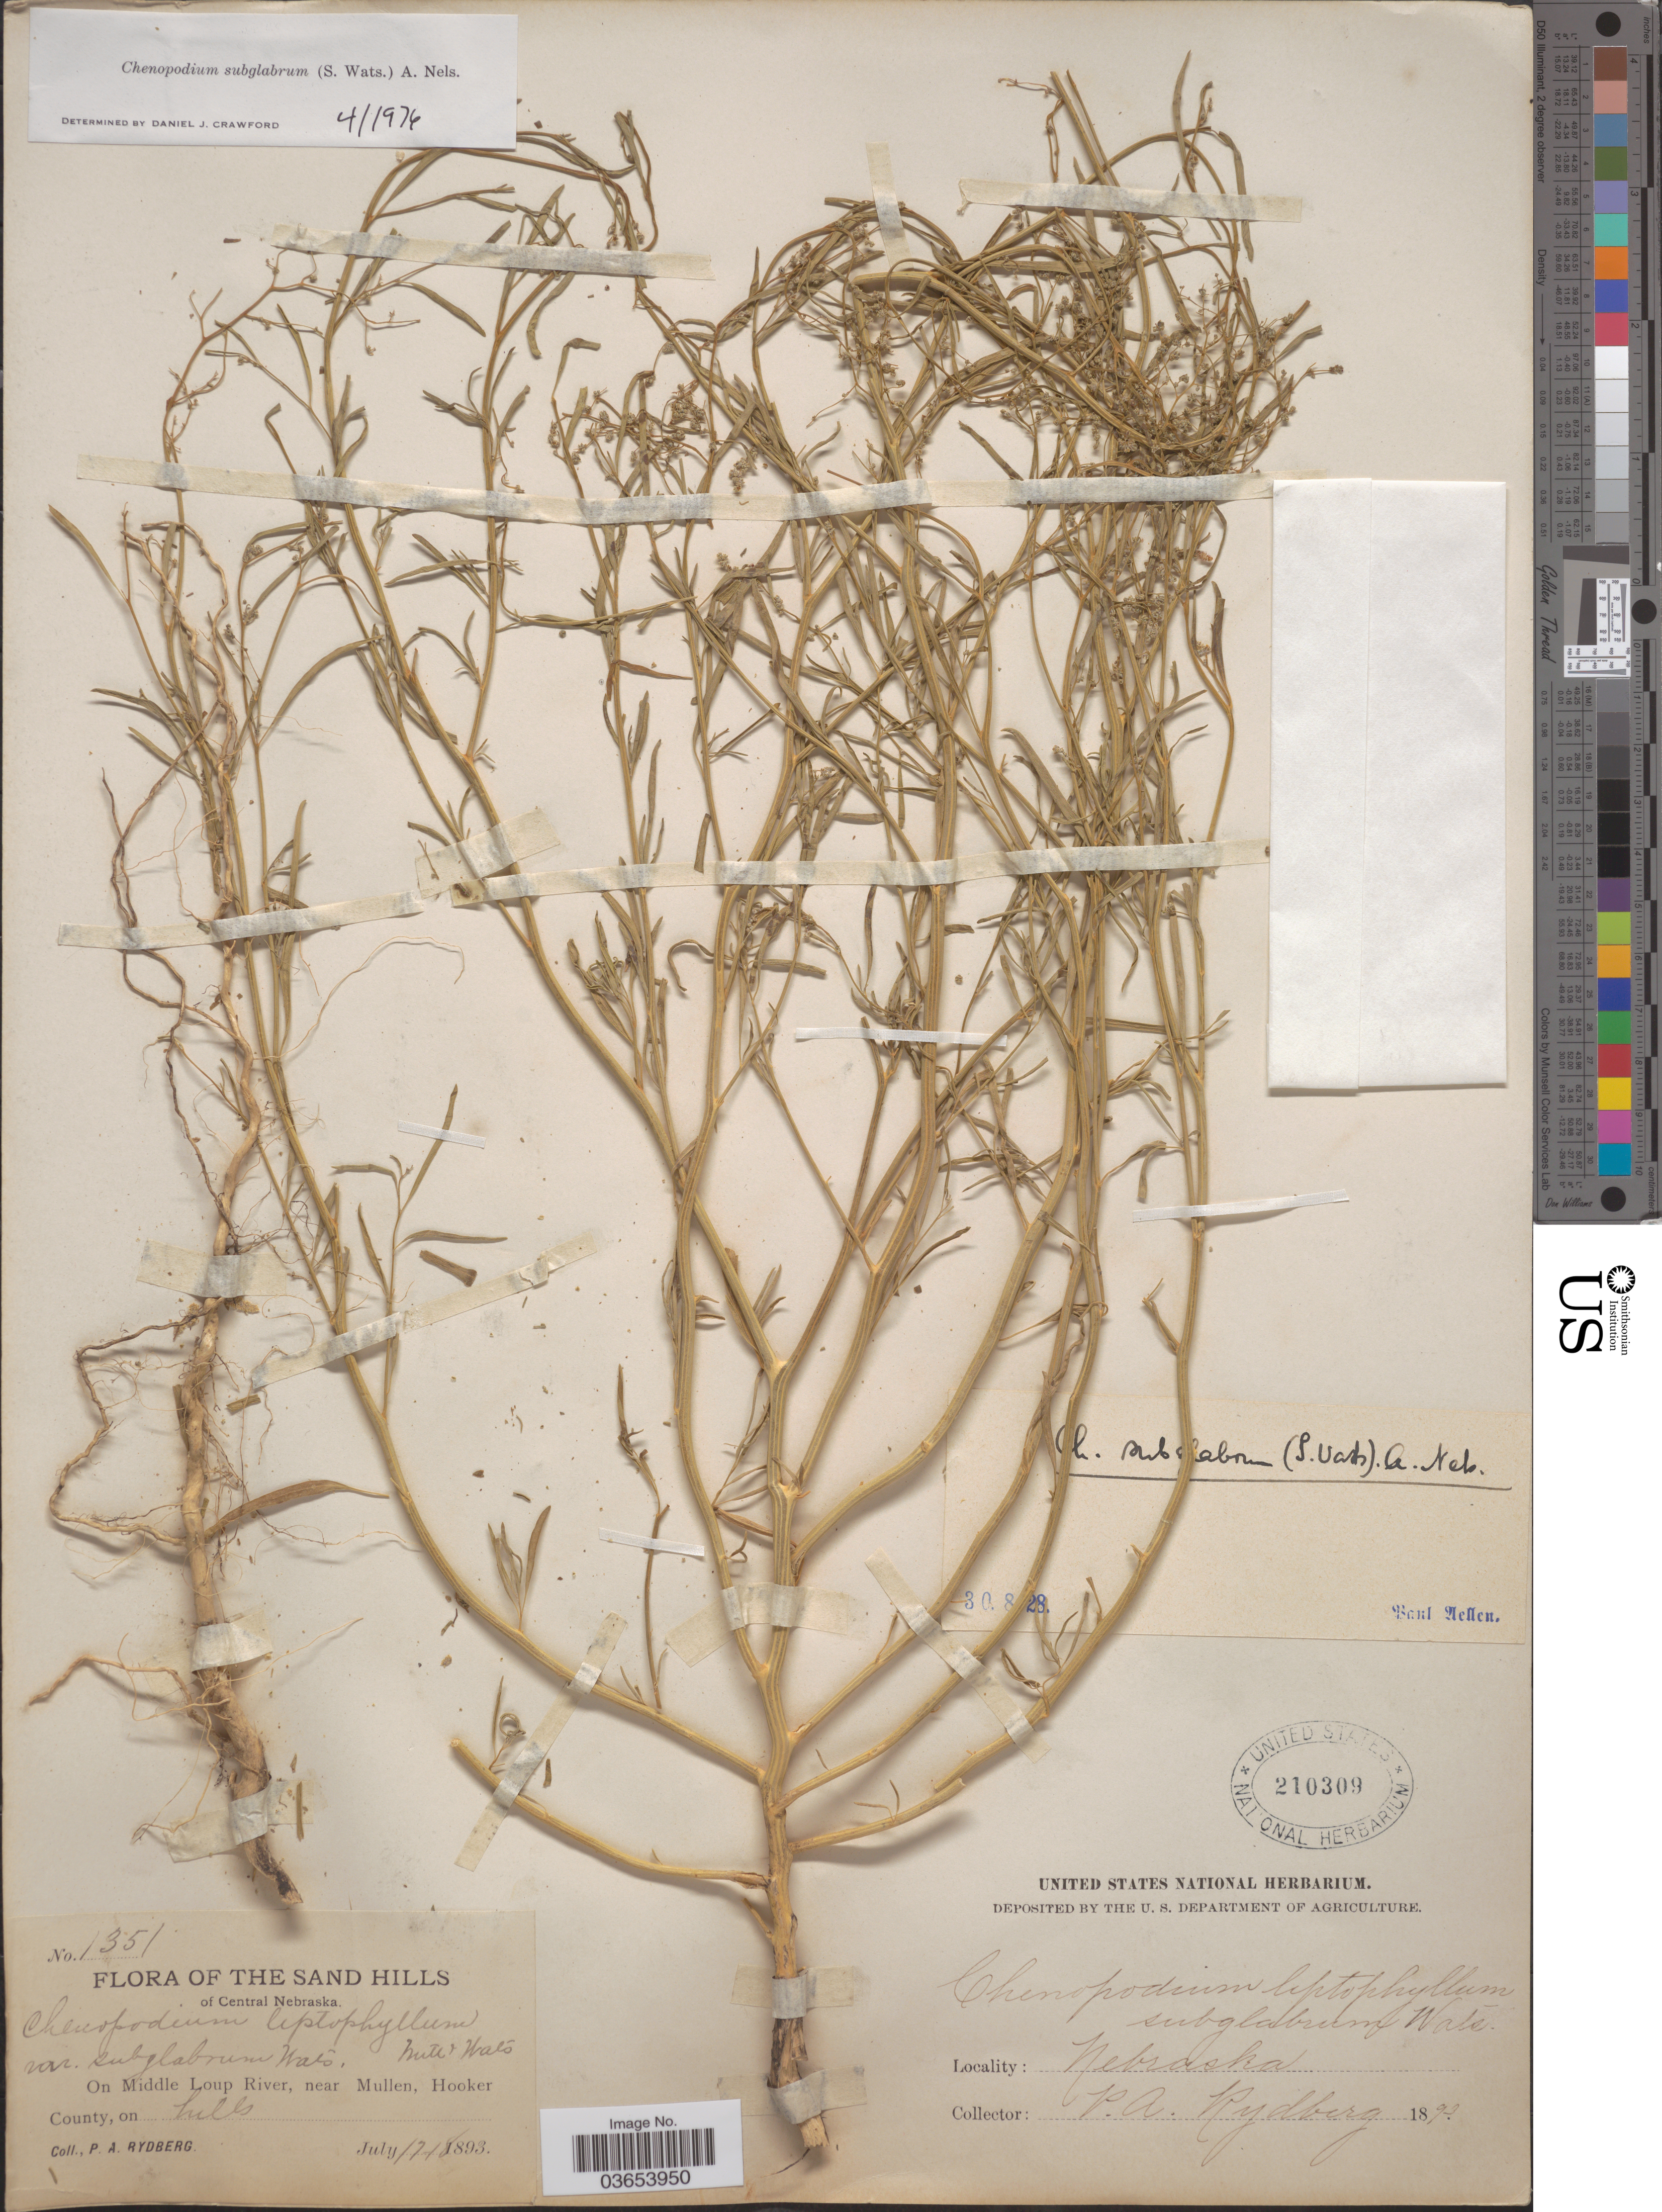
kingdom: Plantae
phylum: Tracheophyta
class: Magnoliopsida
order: Caryophyllales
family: Amaranthaceae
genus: Chenopodium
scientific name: Chenopodium subglabrum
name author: (S. Watson) A. Nelson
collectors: P. A. Rydberg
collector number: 1351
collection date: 1893-07-17/1893-07-18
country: United States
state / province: Nebraska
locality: The Sand Hills of Central Nebraska. On Middle Loup River, near Mullen, Hooker County, on hills.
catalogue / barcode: US 210309